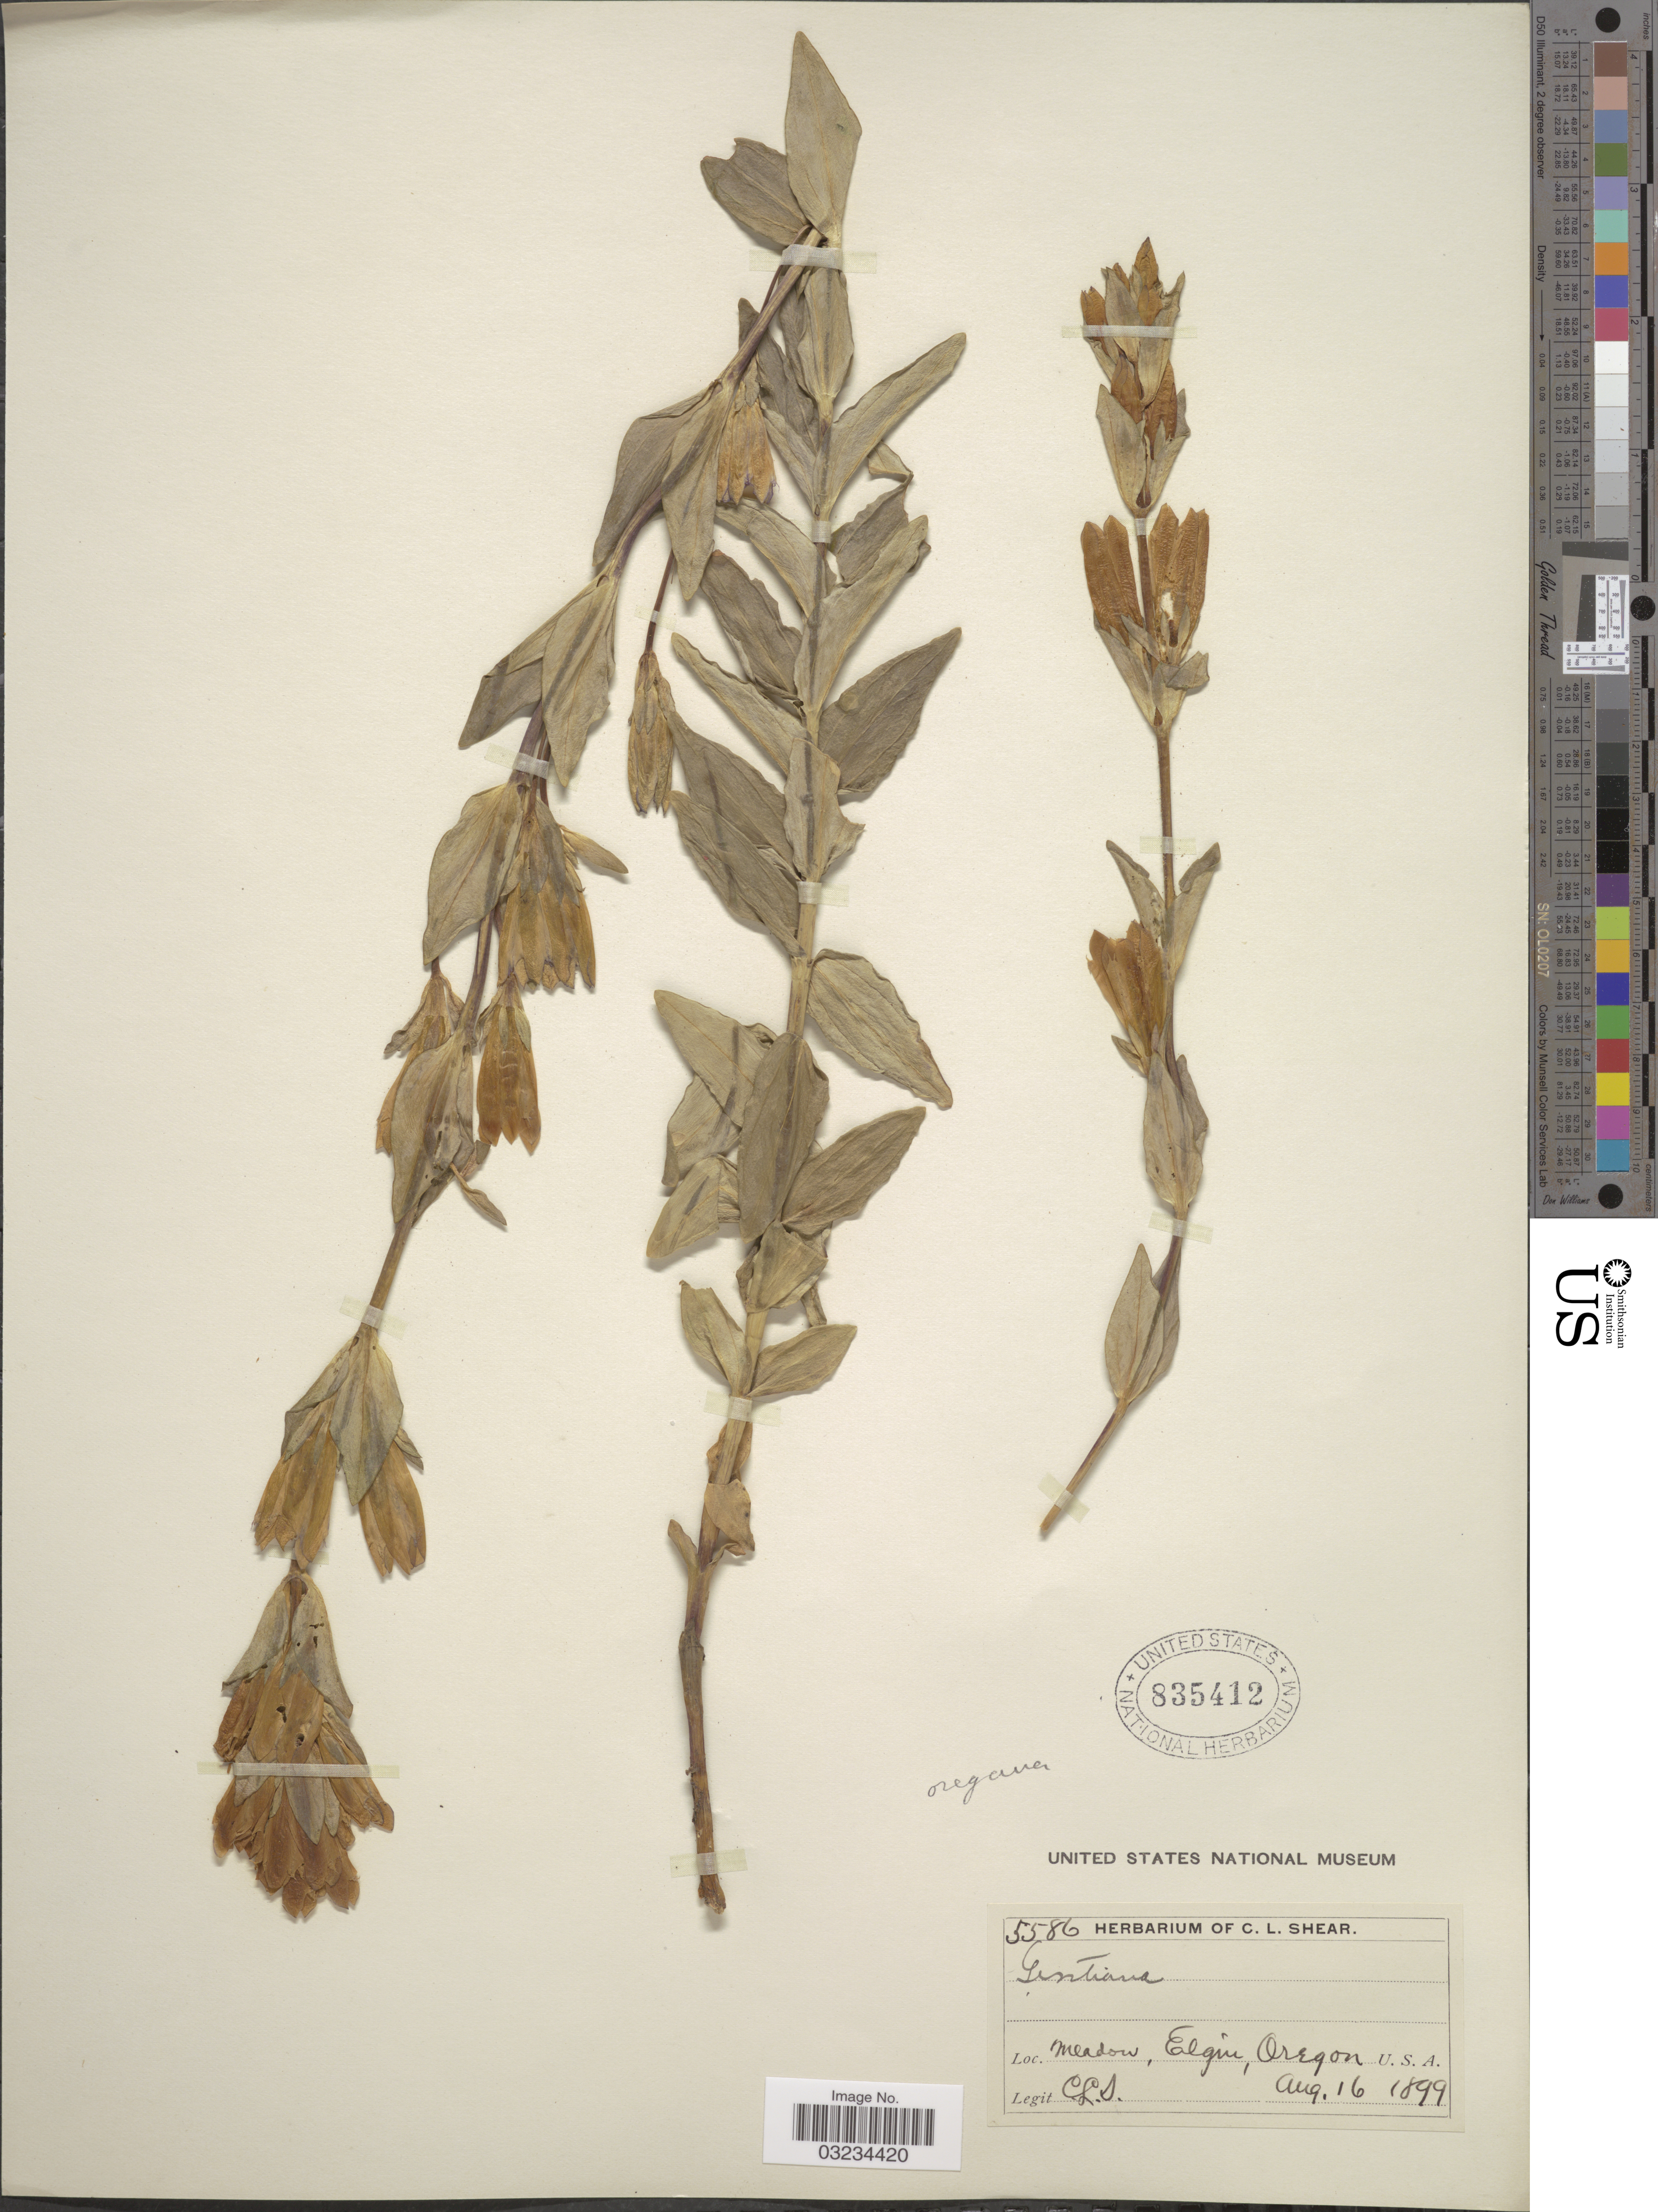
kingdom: Plantae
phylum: Tracheophyta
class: Magnoliopsida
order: Gentianales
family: Gentianaceae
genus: Gentiana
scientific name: Gentiana oregana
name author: Engelm. ex A. Gray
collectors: C. L. Shear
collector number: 5586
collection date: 1899-08-16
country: United States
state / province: Oregon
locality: Elgin.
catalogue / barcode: US 835412